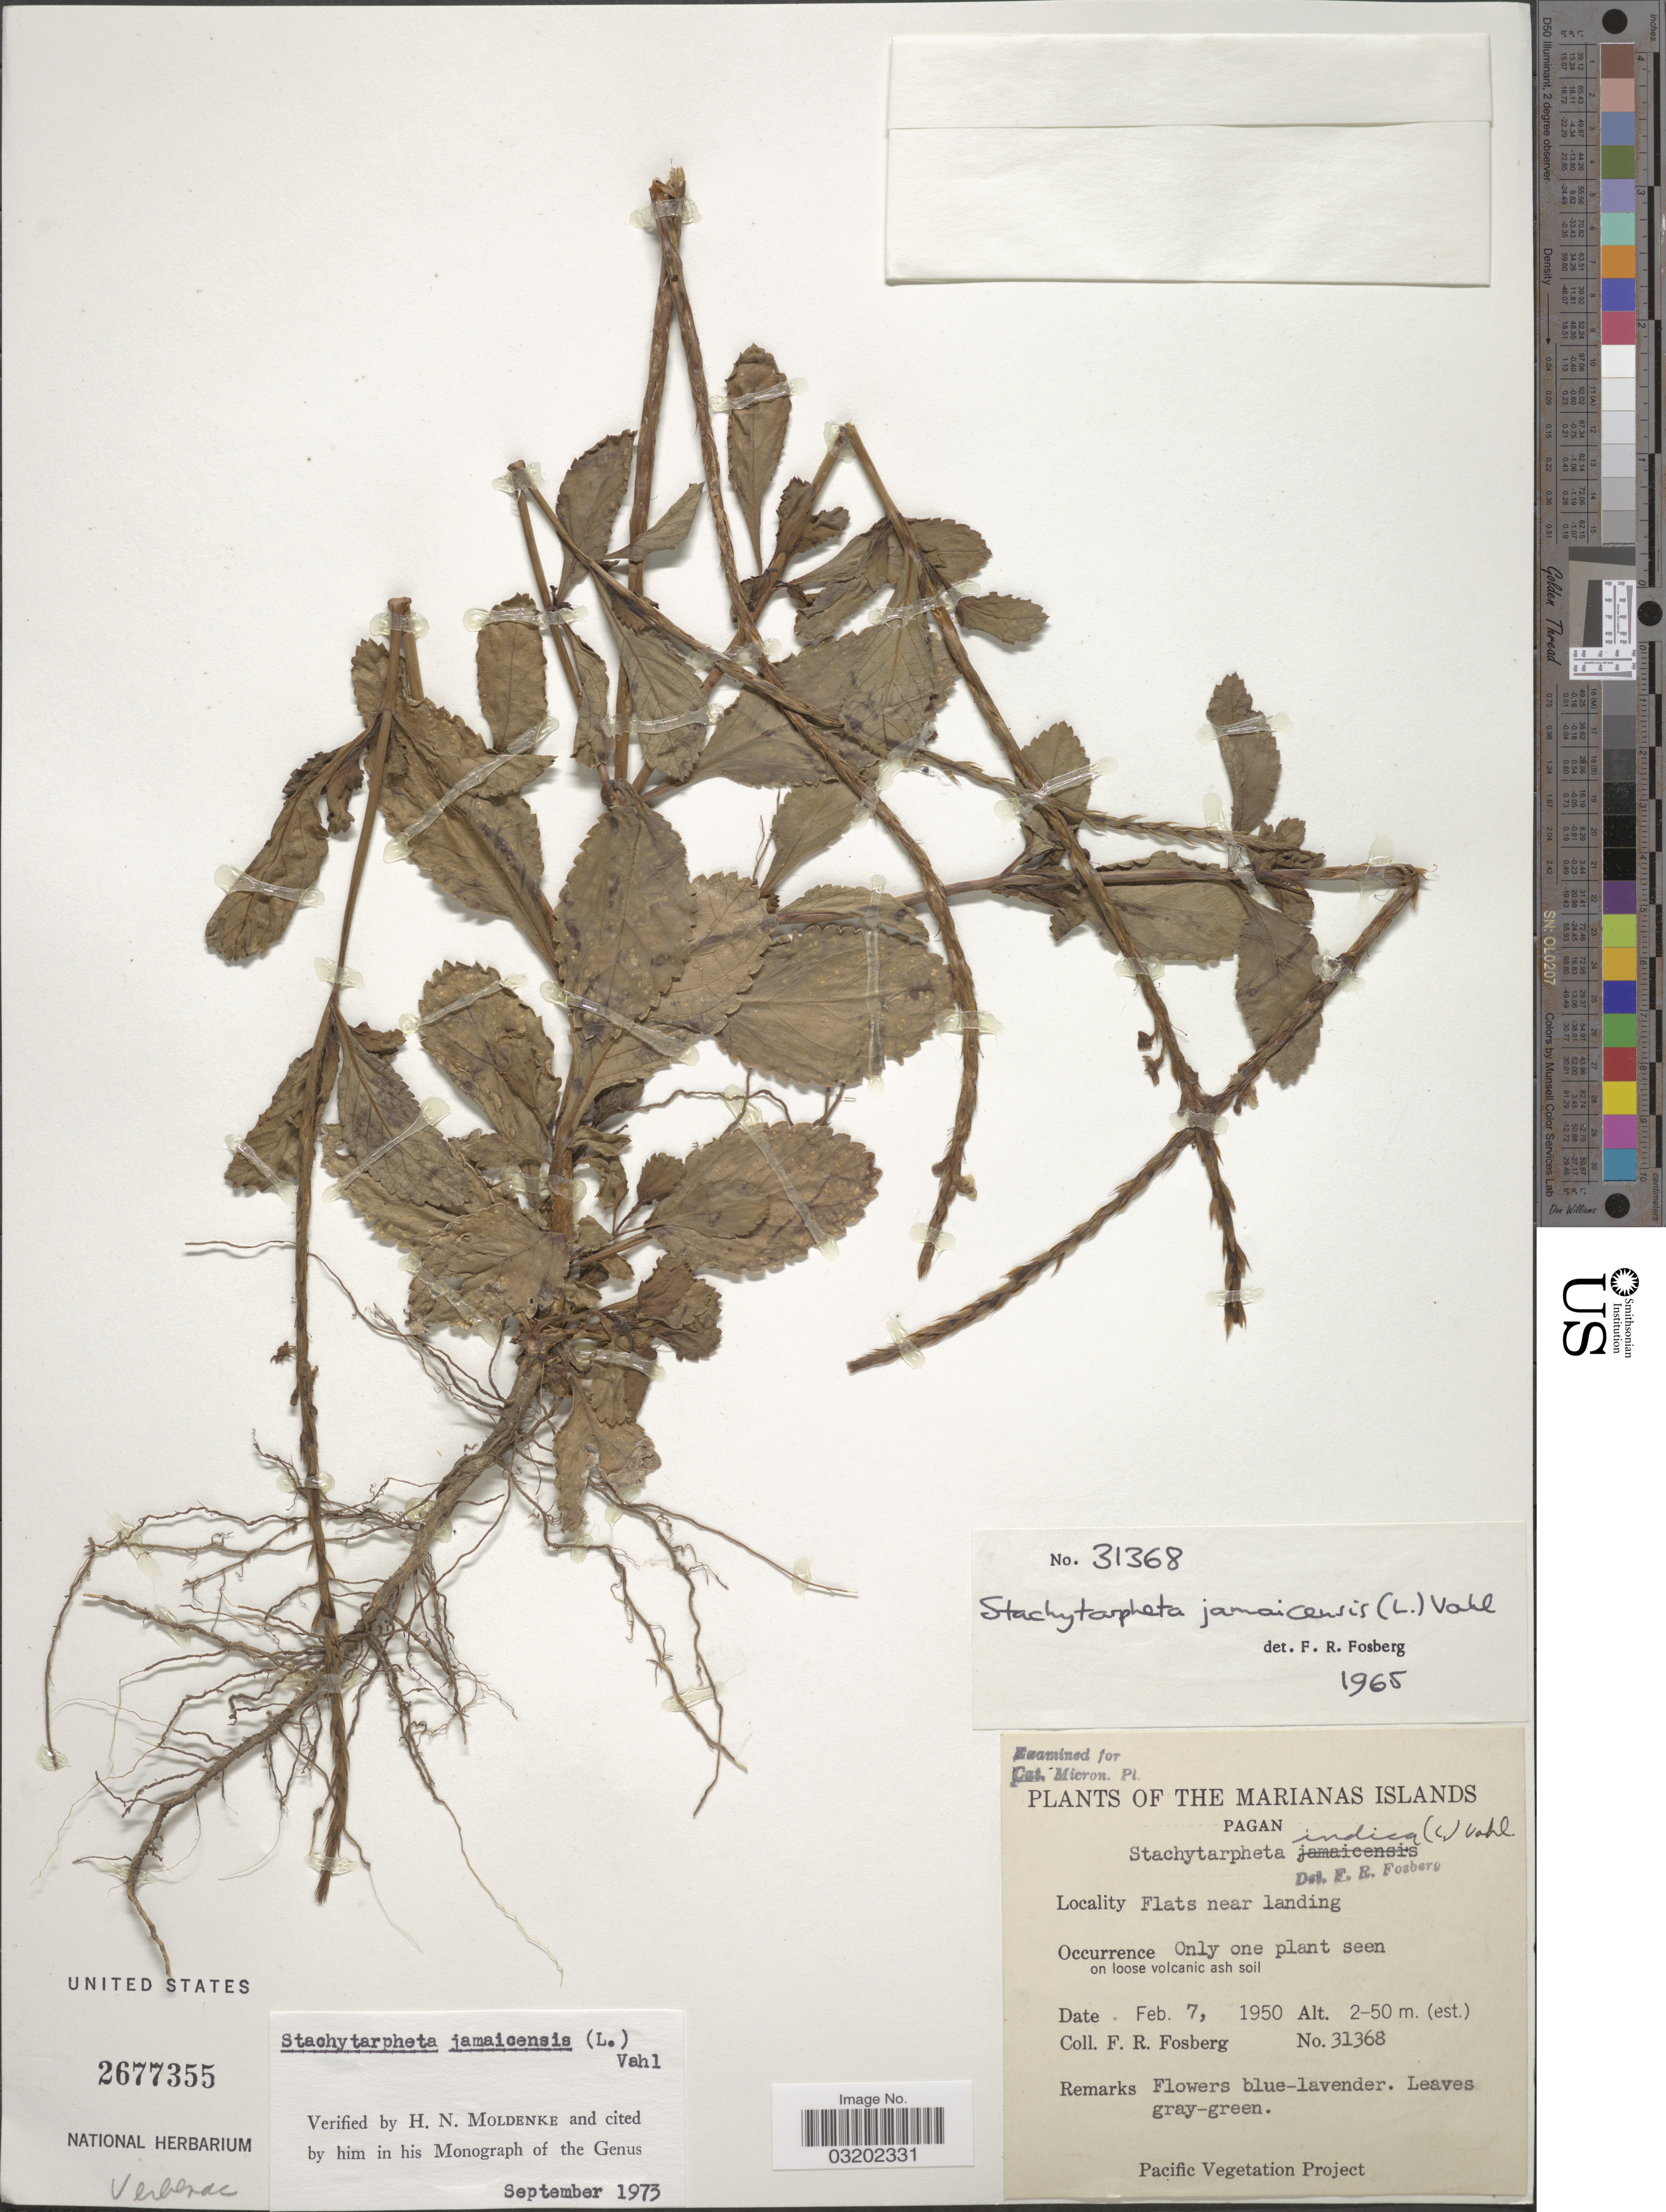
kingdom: Plantae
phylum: Tracheophyta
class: Magnoliopsida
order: Lamiales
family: Verbenaceae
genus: Stachytarpheta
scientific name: Stachytarpheta jamaicensis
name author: (L.) Vahl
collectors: F. R. Fosberg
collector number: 31368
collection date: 1950-02-07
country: Northern Mariana Islands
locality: The Marianas Islands. Pagan. Flats near landing.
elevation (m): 2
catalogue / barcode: US 2677355